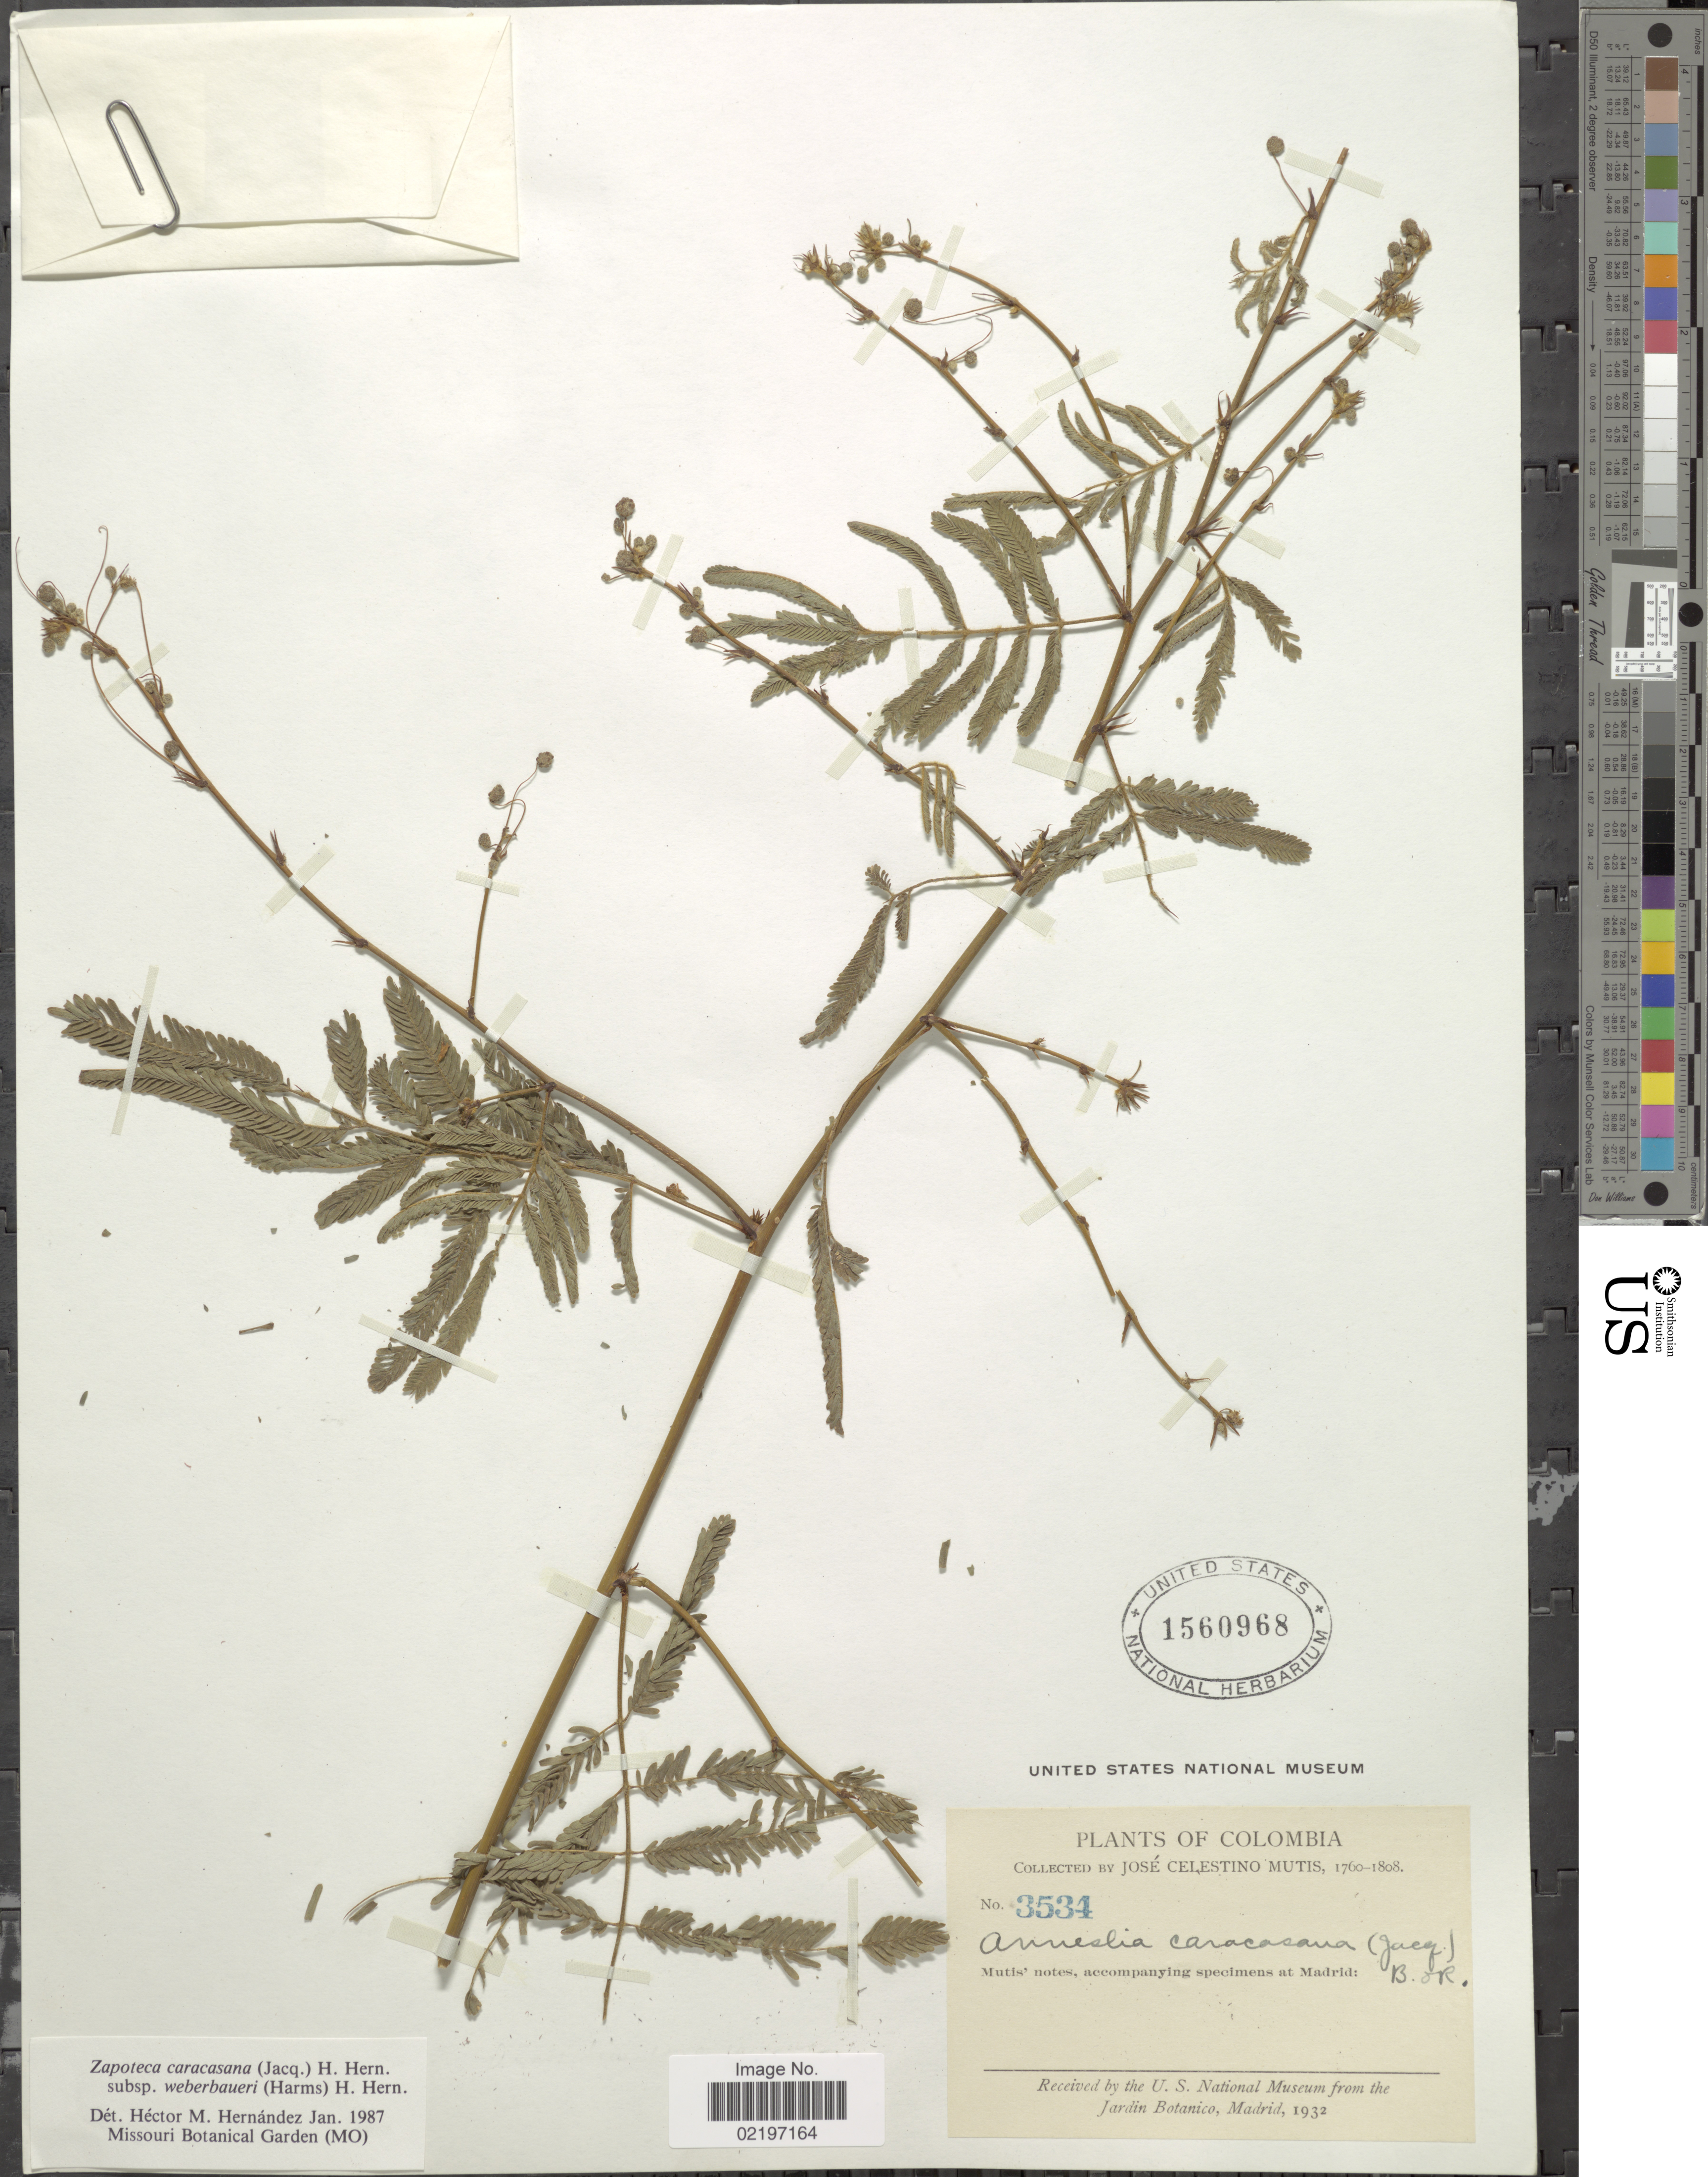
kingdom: Plantae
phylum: Tracheophyta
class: Magnoliopsida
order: Fabales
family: Fabaceae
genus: Zapoteca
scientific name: Zapoteca caracasana subsp. weberbaueri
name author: (Harms) H.M. Hern.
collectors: J. C. B. Mutis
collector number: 3534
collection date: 1760/1808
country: Colombia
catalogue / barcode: US 1560968